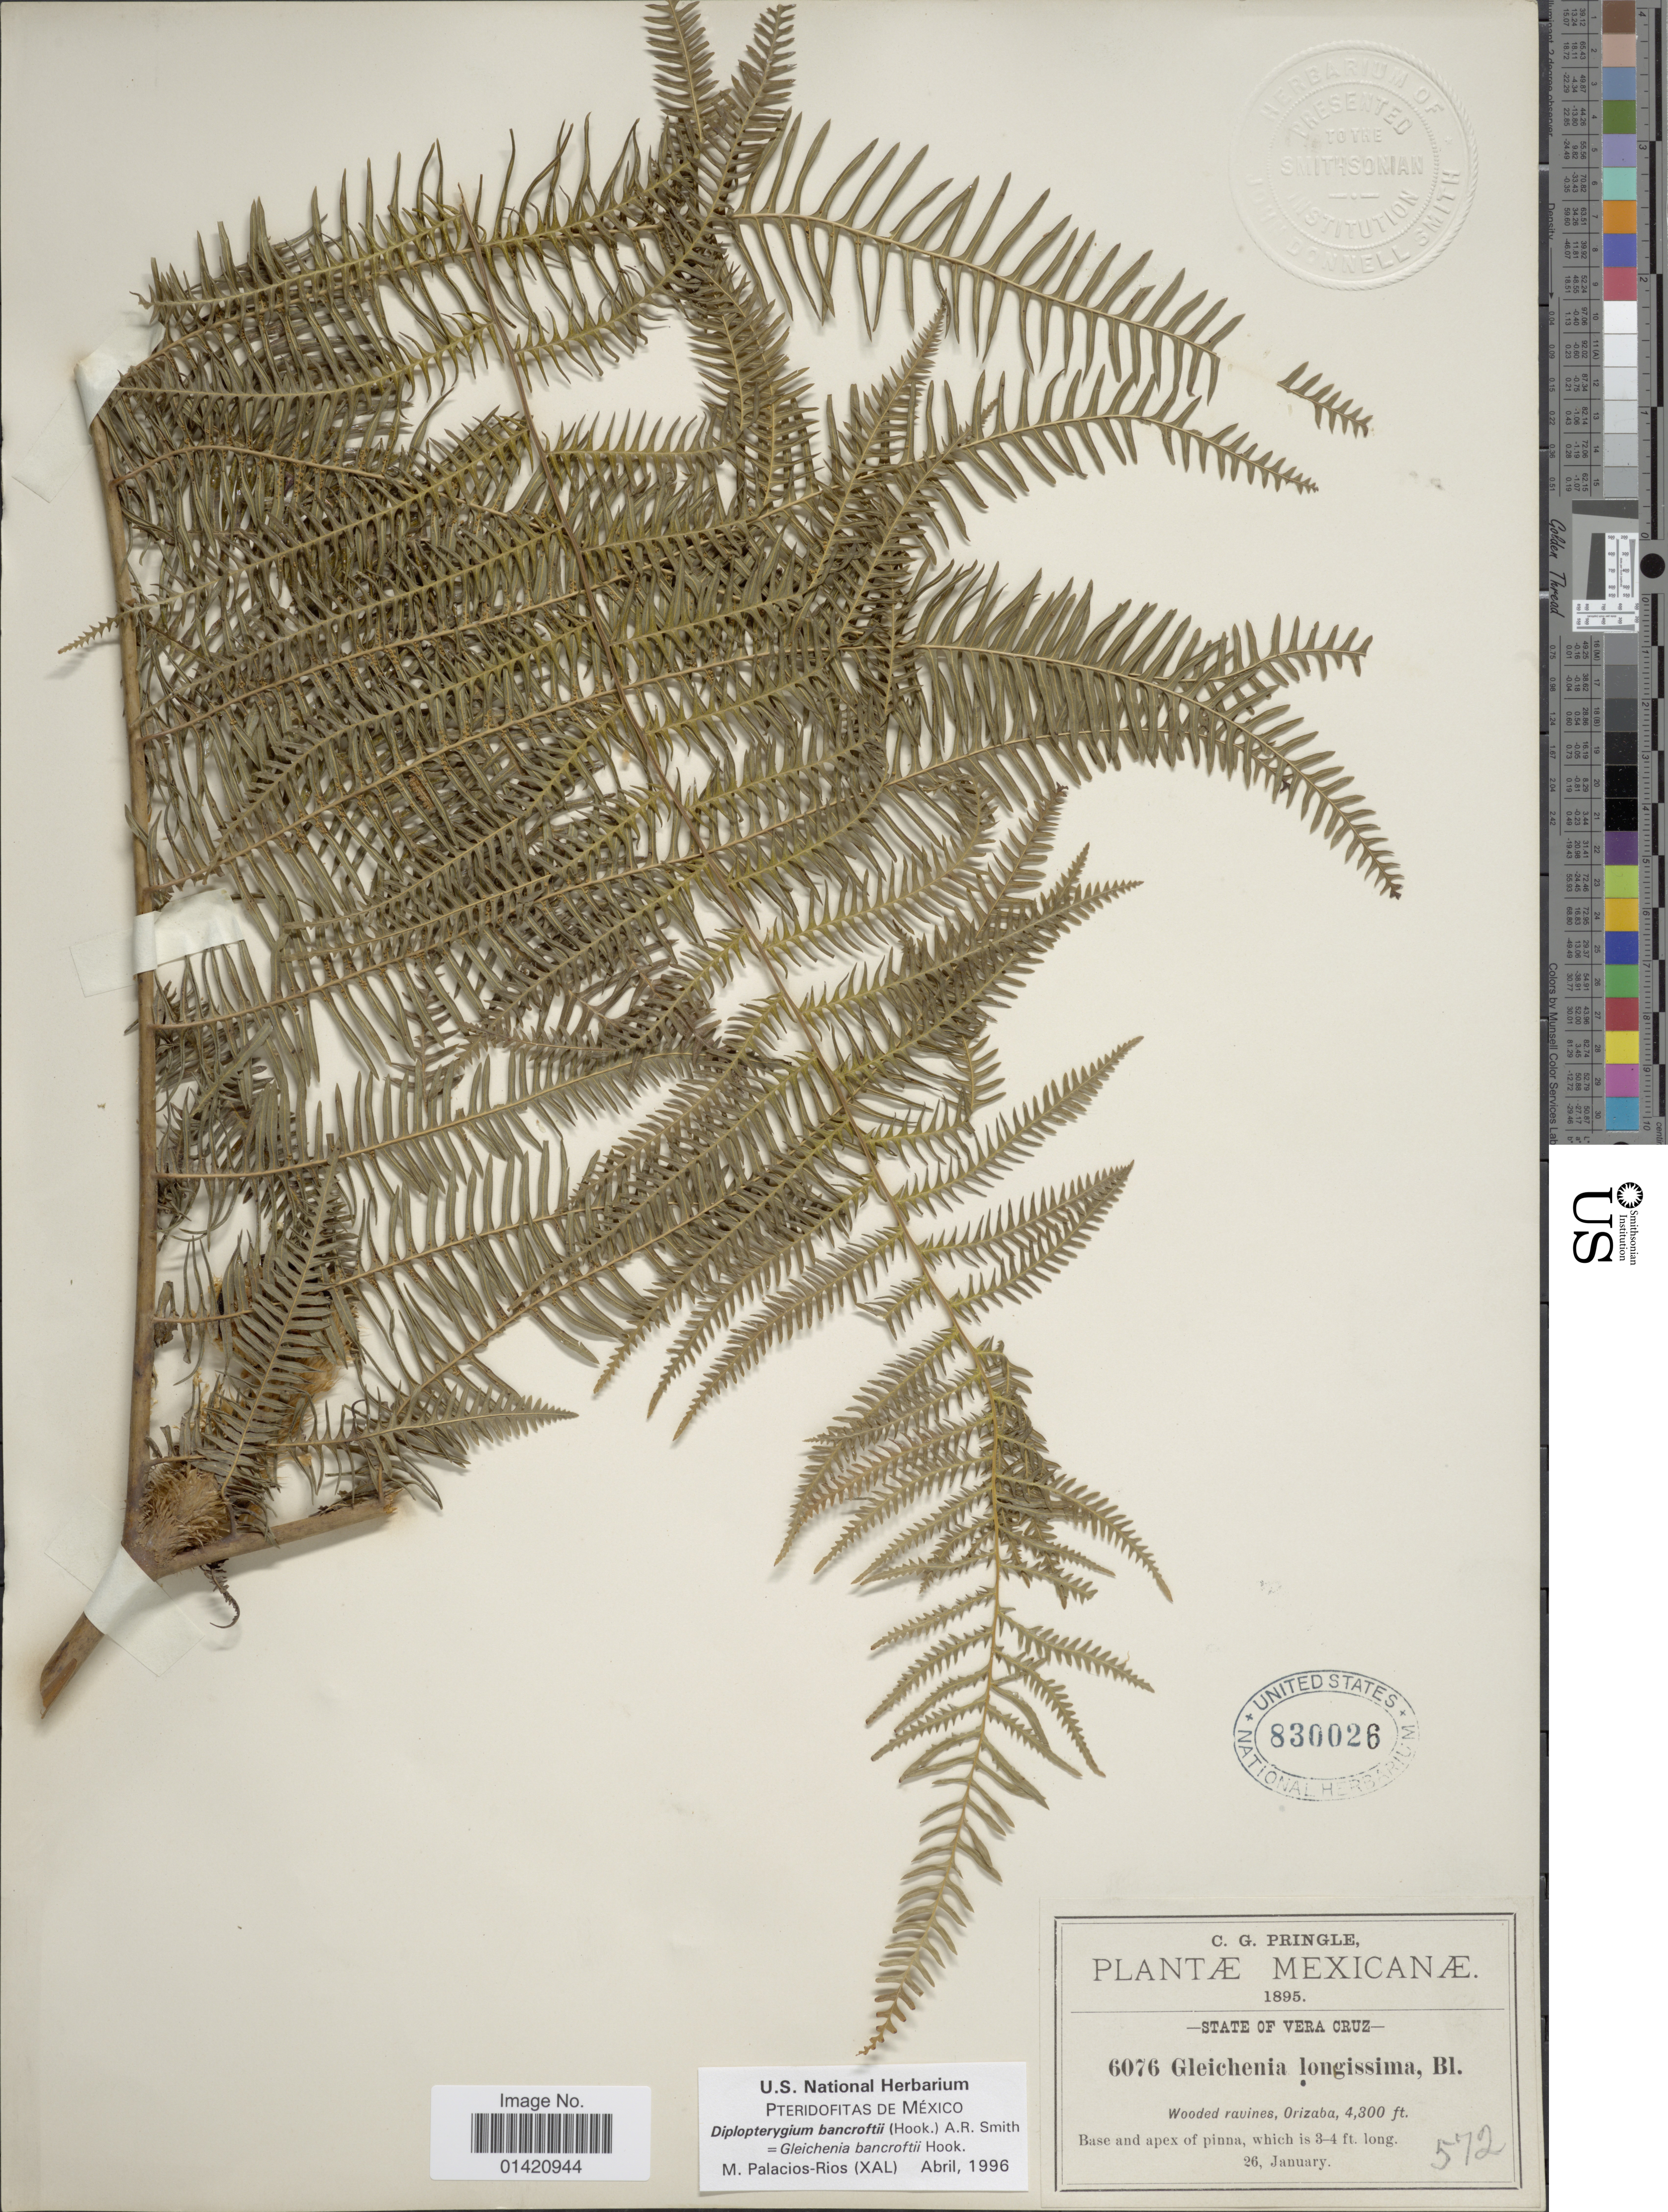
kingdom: Plantae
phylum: Tracheophyta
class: Polypodiopsida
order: Gleicheniales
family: Gleicheniaceae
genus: Diplopterygium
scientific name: Diplopterygium bancroftii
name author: (Hook.) A.R. Sm.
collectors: C. G. Pringle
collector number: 6076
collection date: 1859-01-26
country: Mexico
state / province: Veracruz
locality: State of Vera Cruz, Wooded ravines, Orizaba, Base and apex of pinna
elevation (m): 1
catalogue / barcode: US 830026